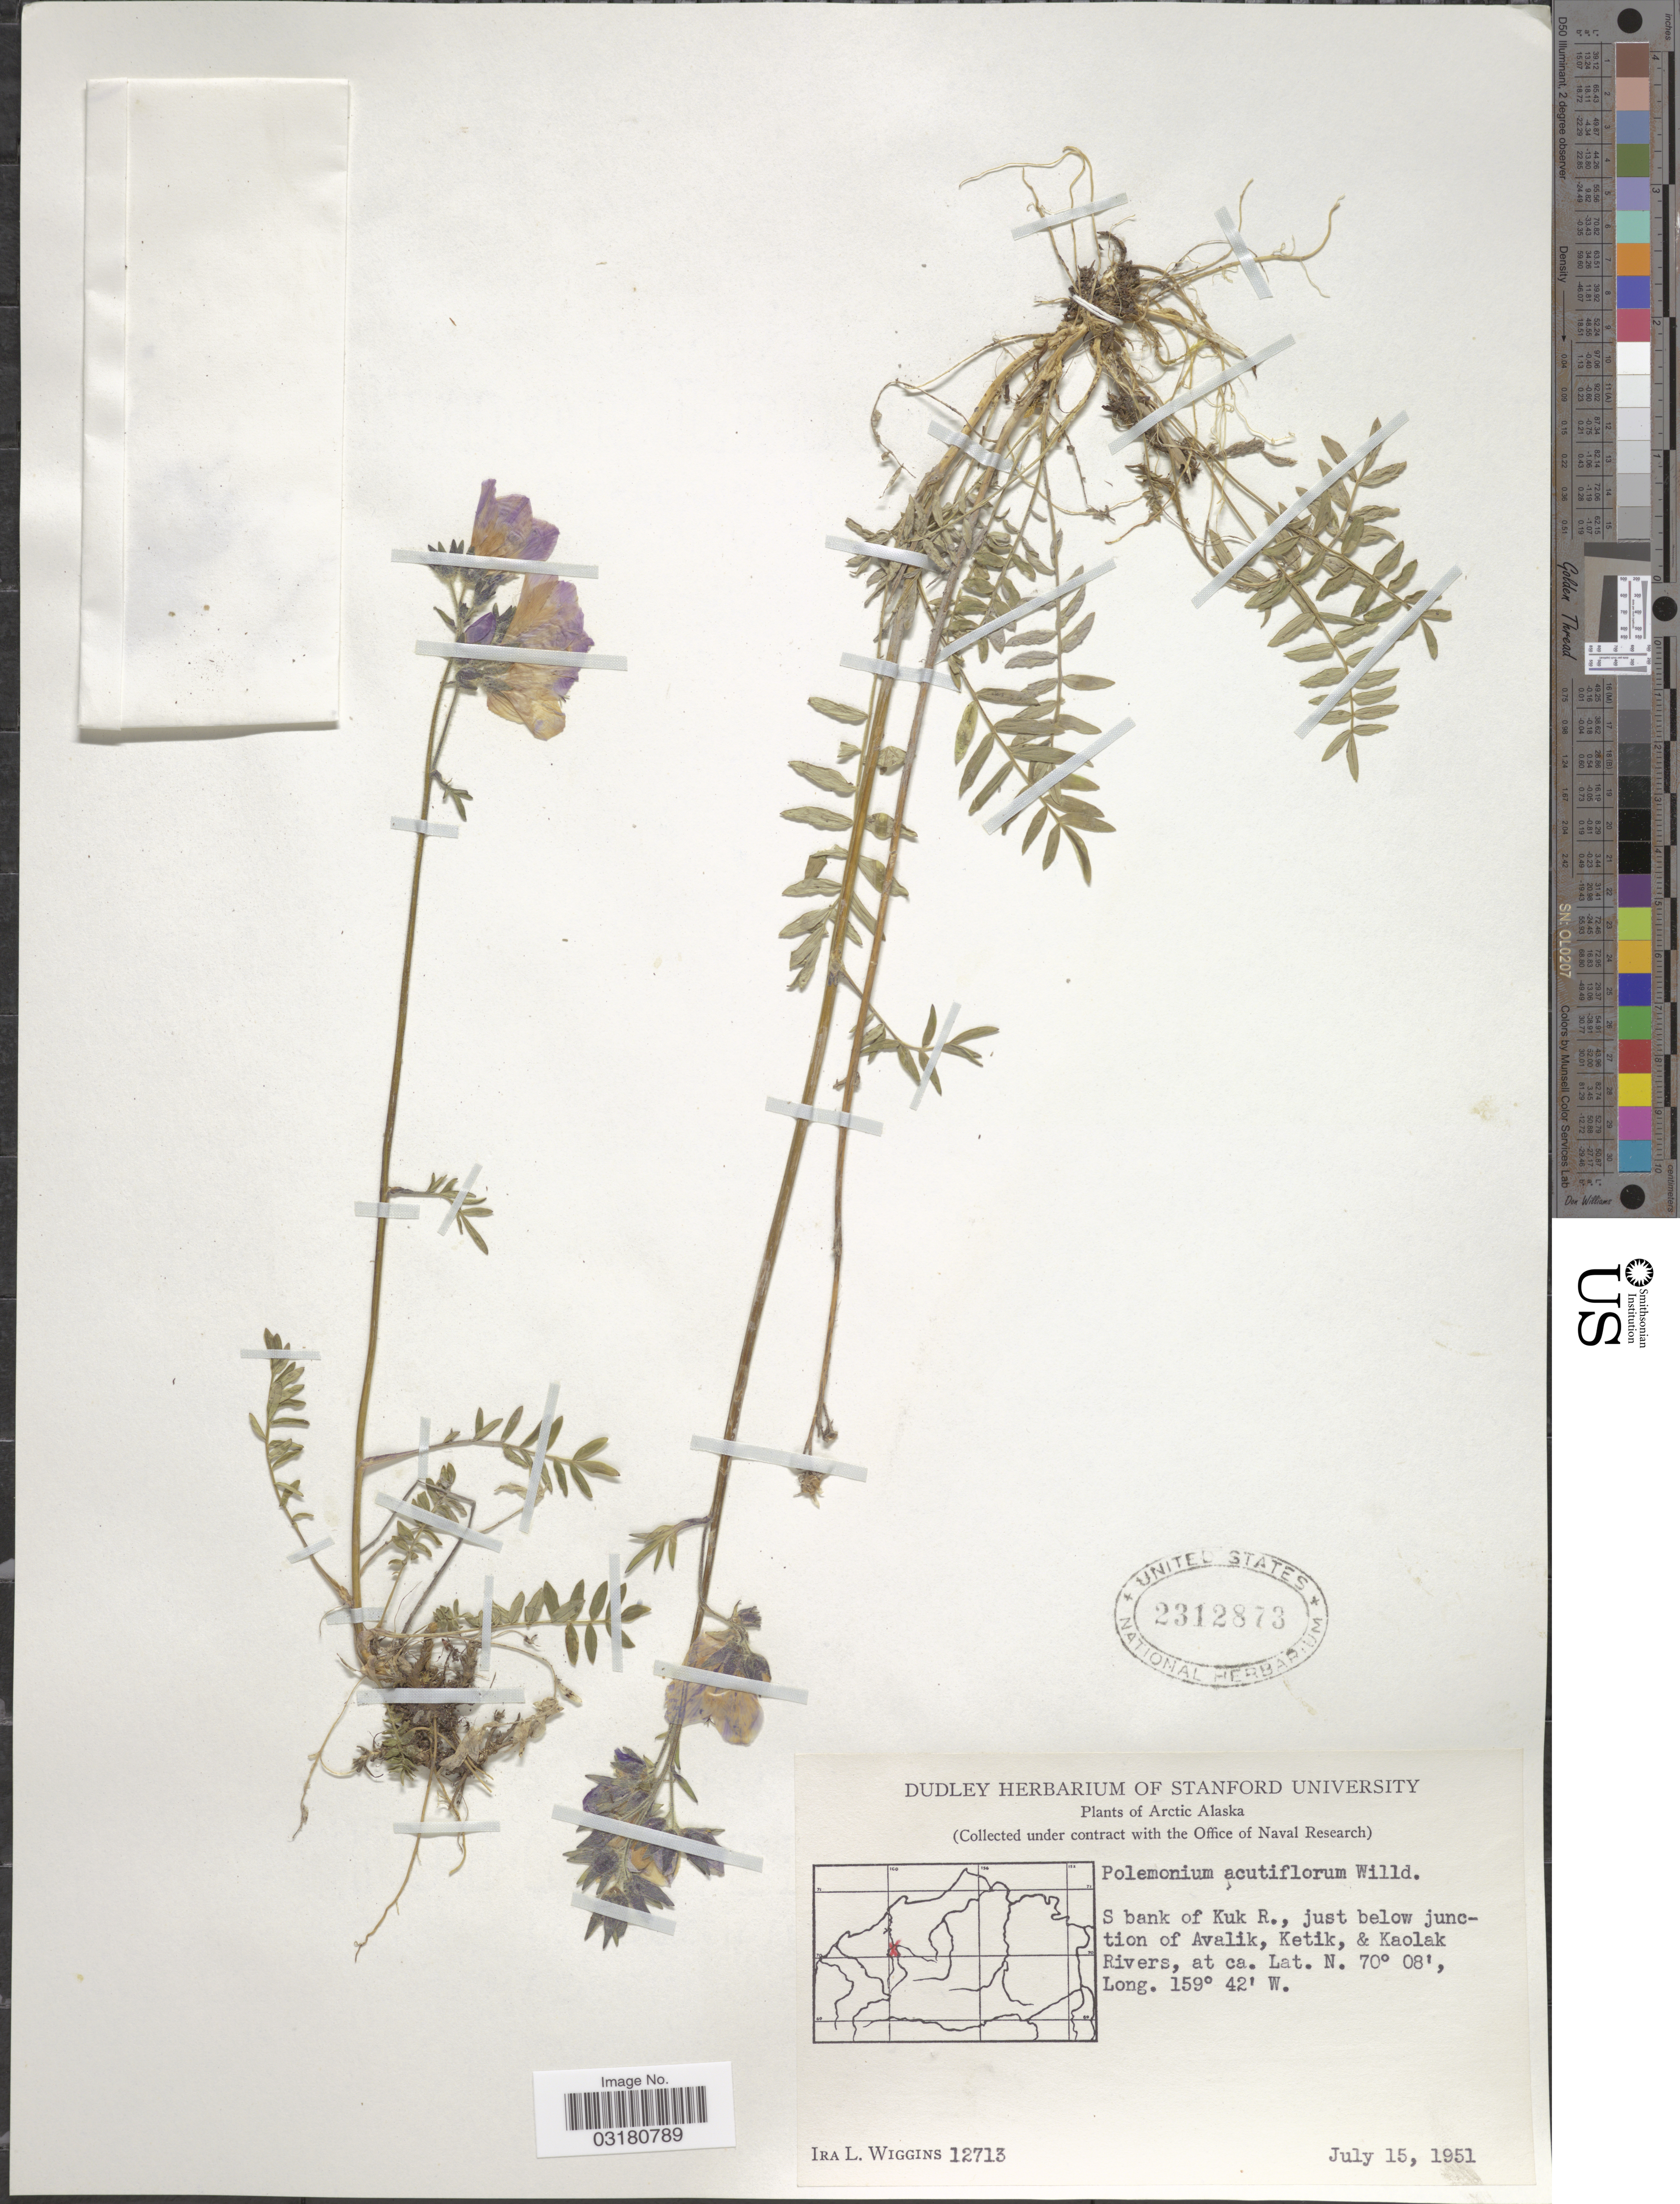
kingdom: Plantae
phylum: Tracheophyta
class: Magnoliopsida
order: Ericales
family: Polemoniaceae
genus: Polemonium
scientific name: Polemonium acutiflorum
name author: Willd. ex Roem. & Schult.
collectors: I. L. Wiggins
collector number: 12713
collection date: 1951-07-15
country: United States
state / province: Alaska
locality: Arctic Alaska. S bank of Kuk R., just below junction of Avalik, Ketik, & Kaolak Rivers.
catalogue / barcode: US 2312873